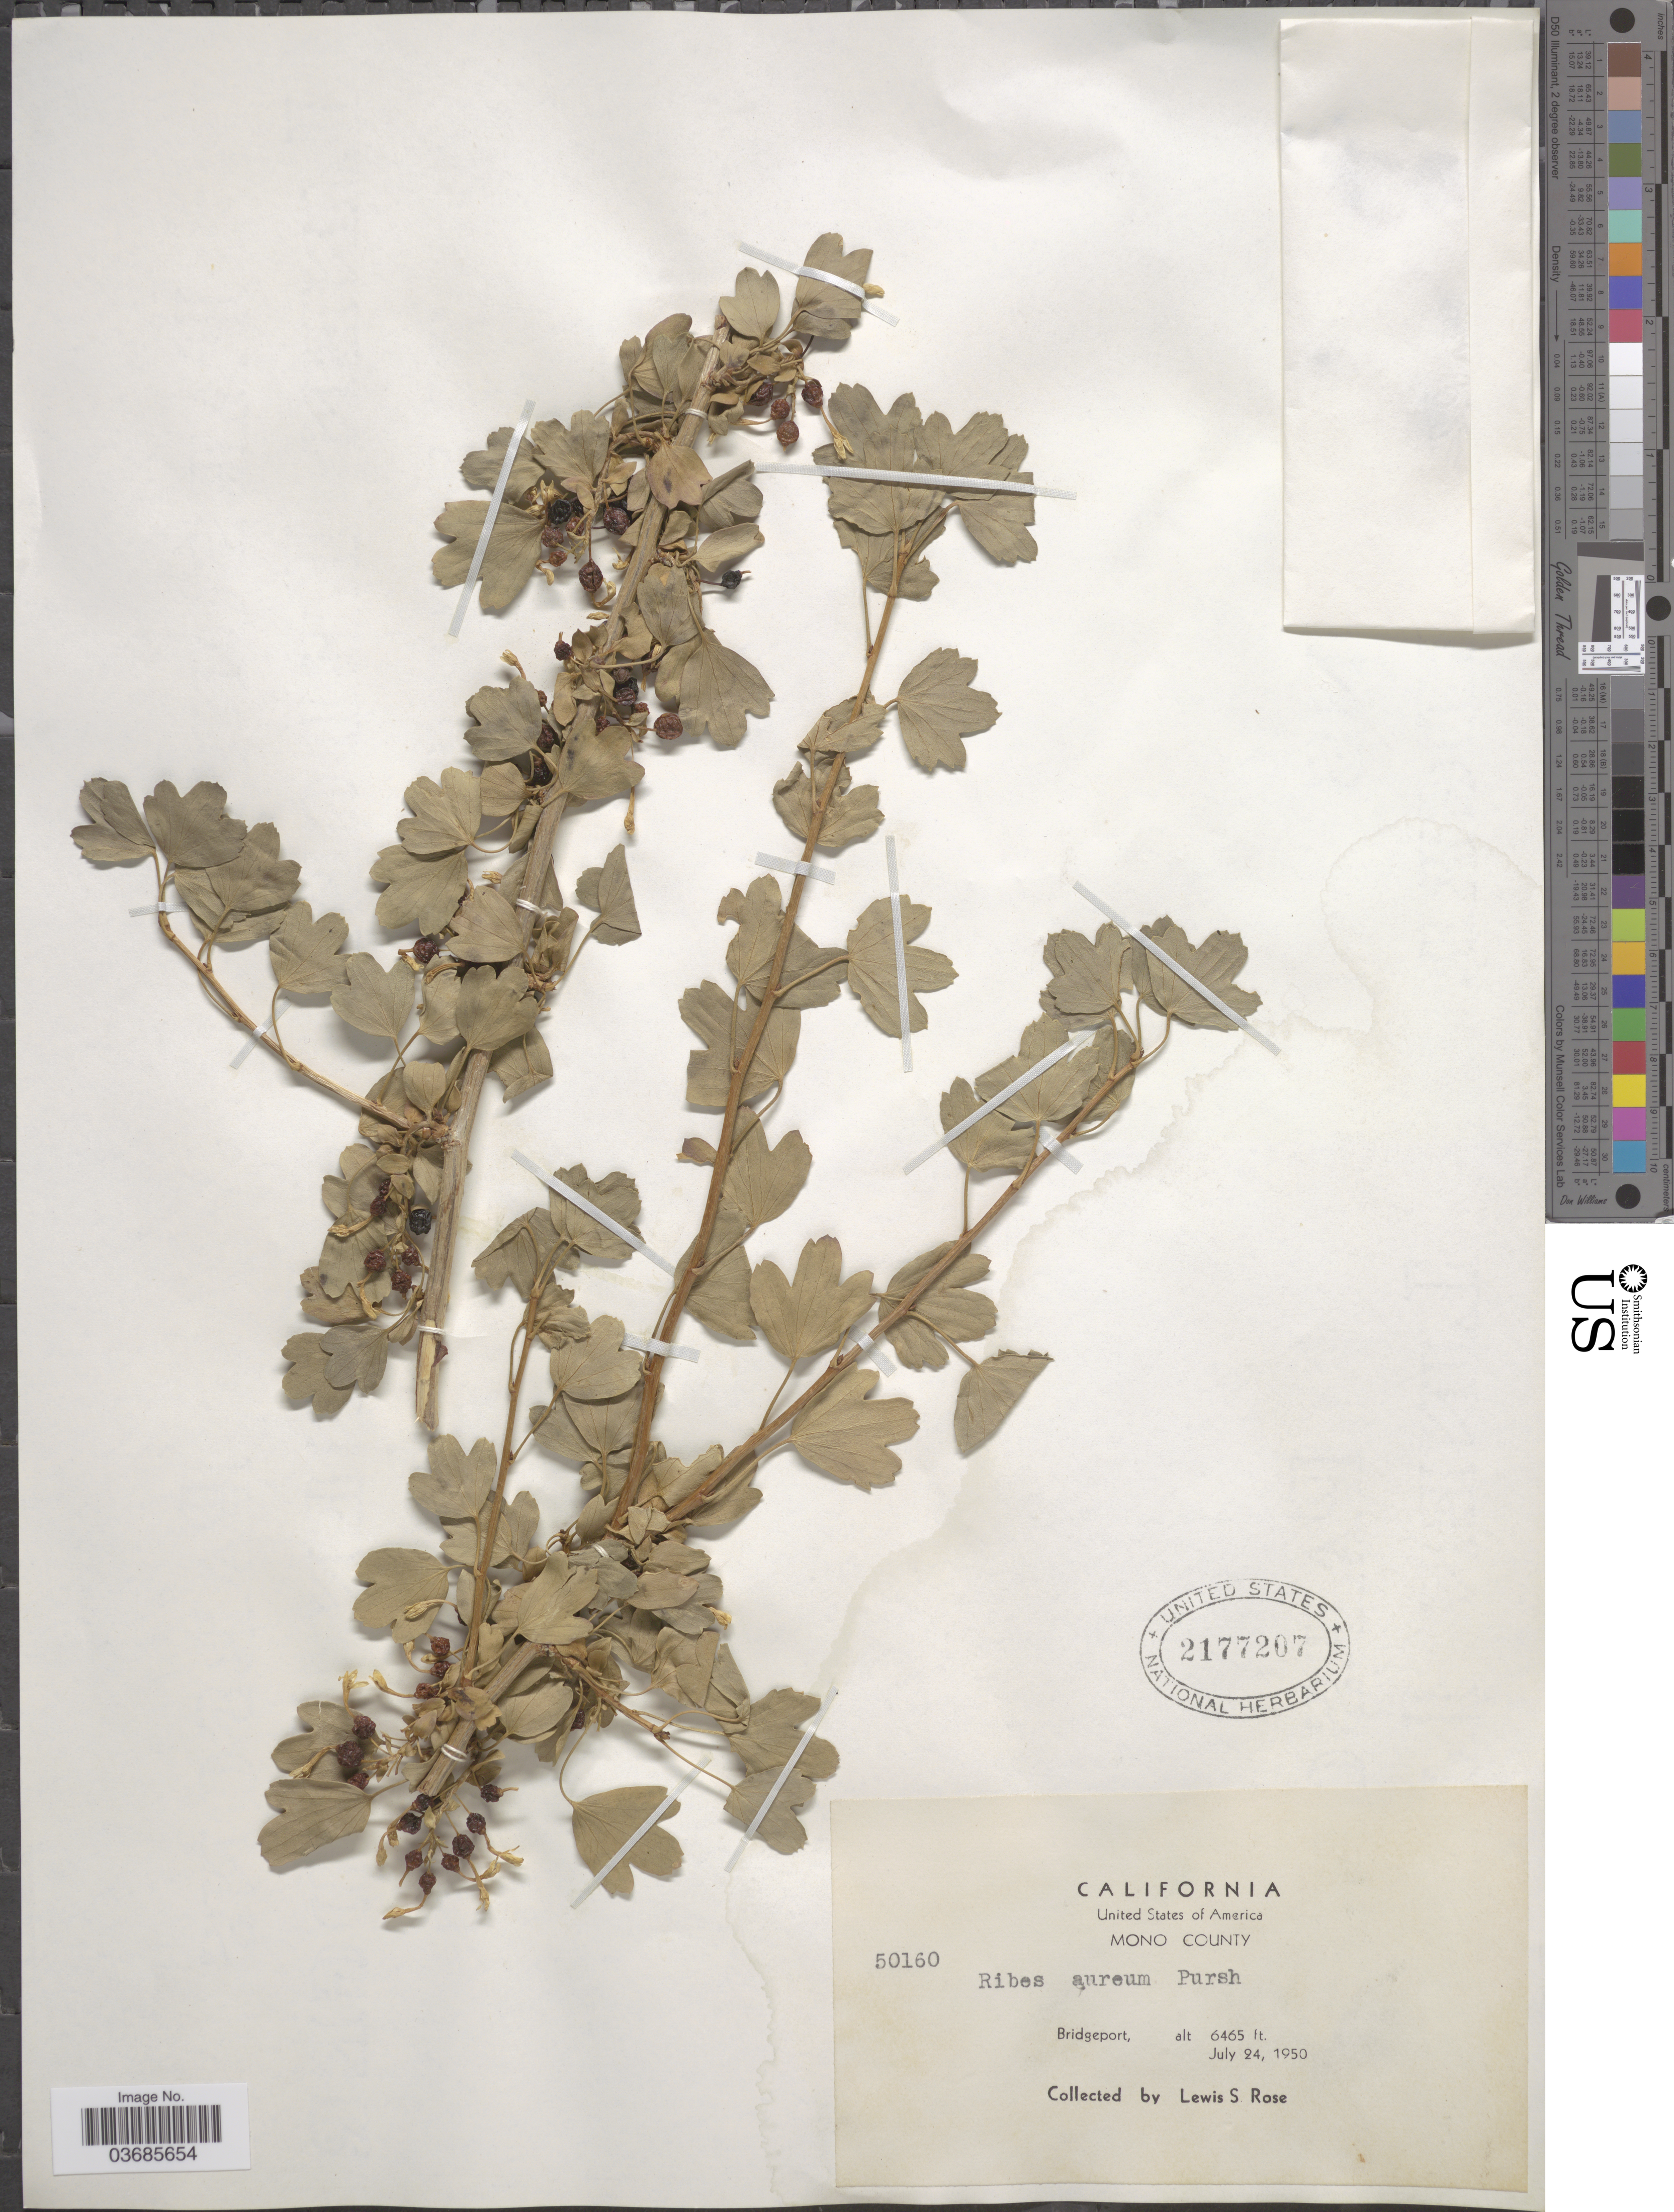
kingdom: Plantae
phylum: Tracheophyta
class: Magnoliopsida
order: Saxifragales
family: Grossulariaceae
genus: Ribes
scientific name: Ribes aureum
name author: Pursh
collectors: L. S. Rose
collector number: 50160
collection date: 1950-07-24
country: United States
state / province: California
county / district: Mono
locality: Mono County. Bridgeport.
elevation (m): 1971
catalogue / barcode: US 2177207